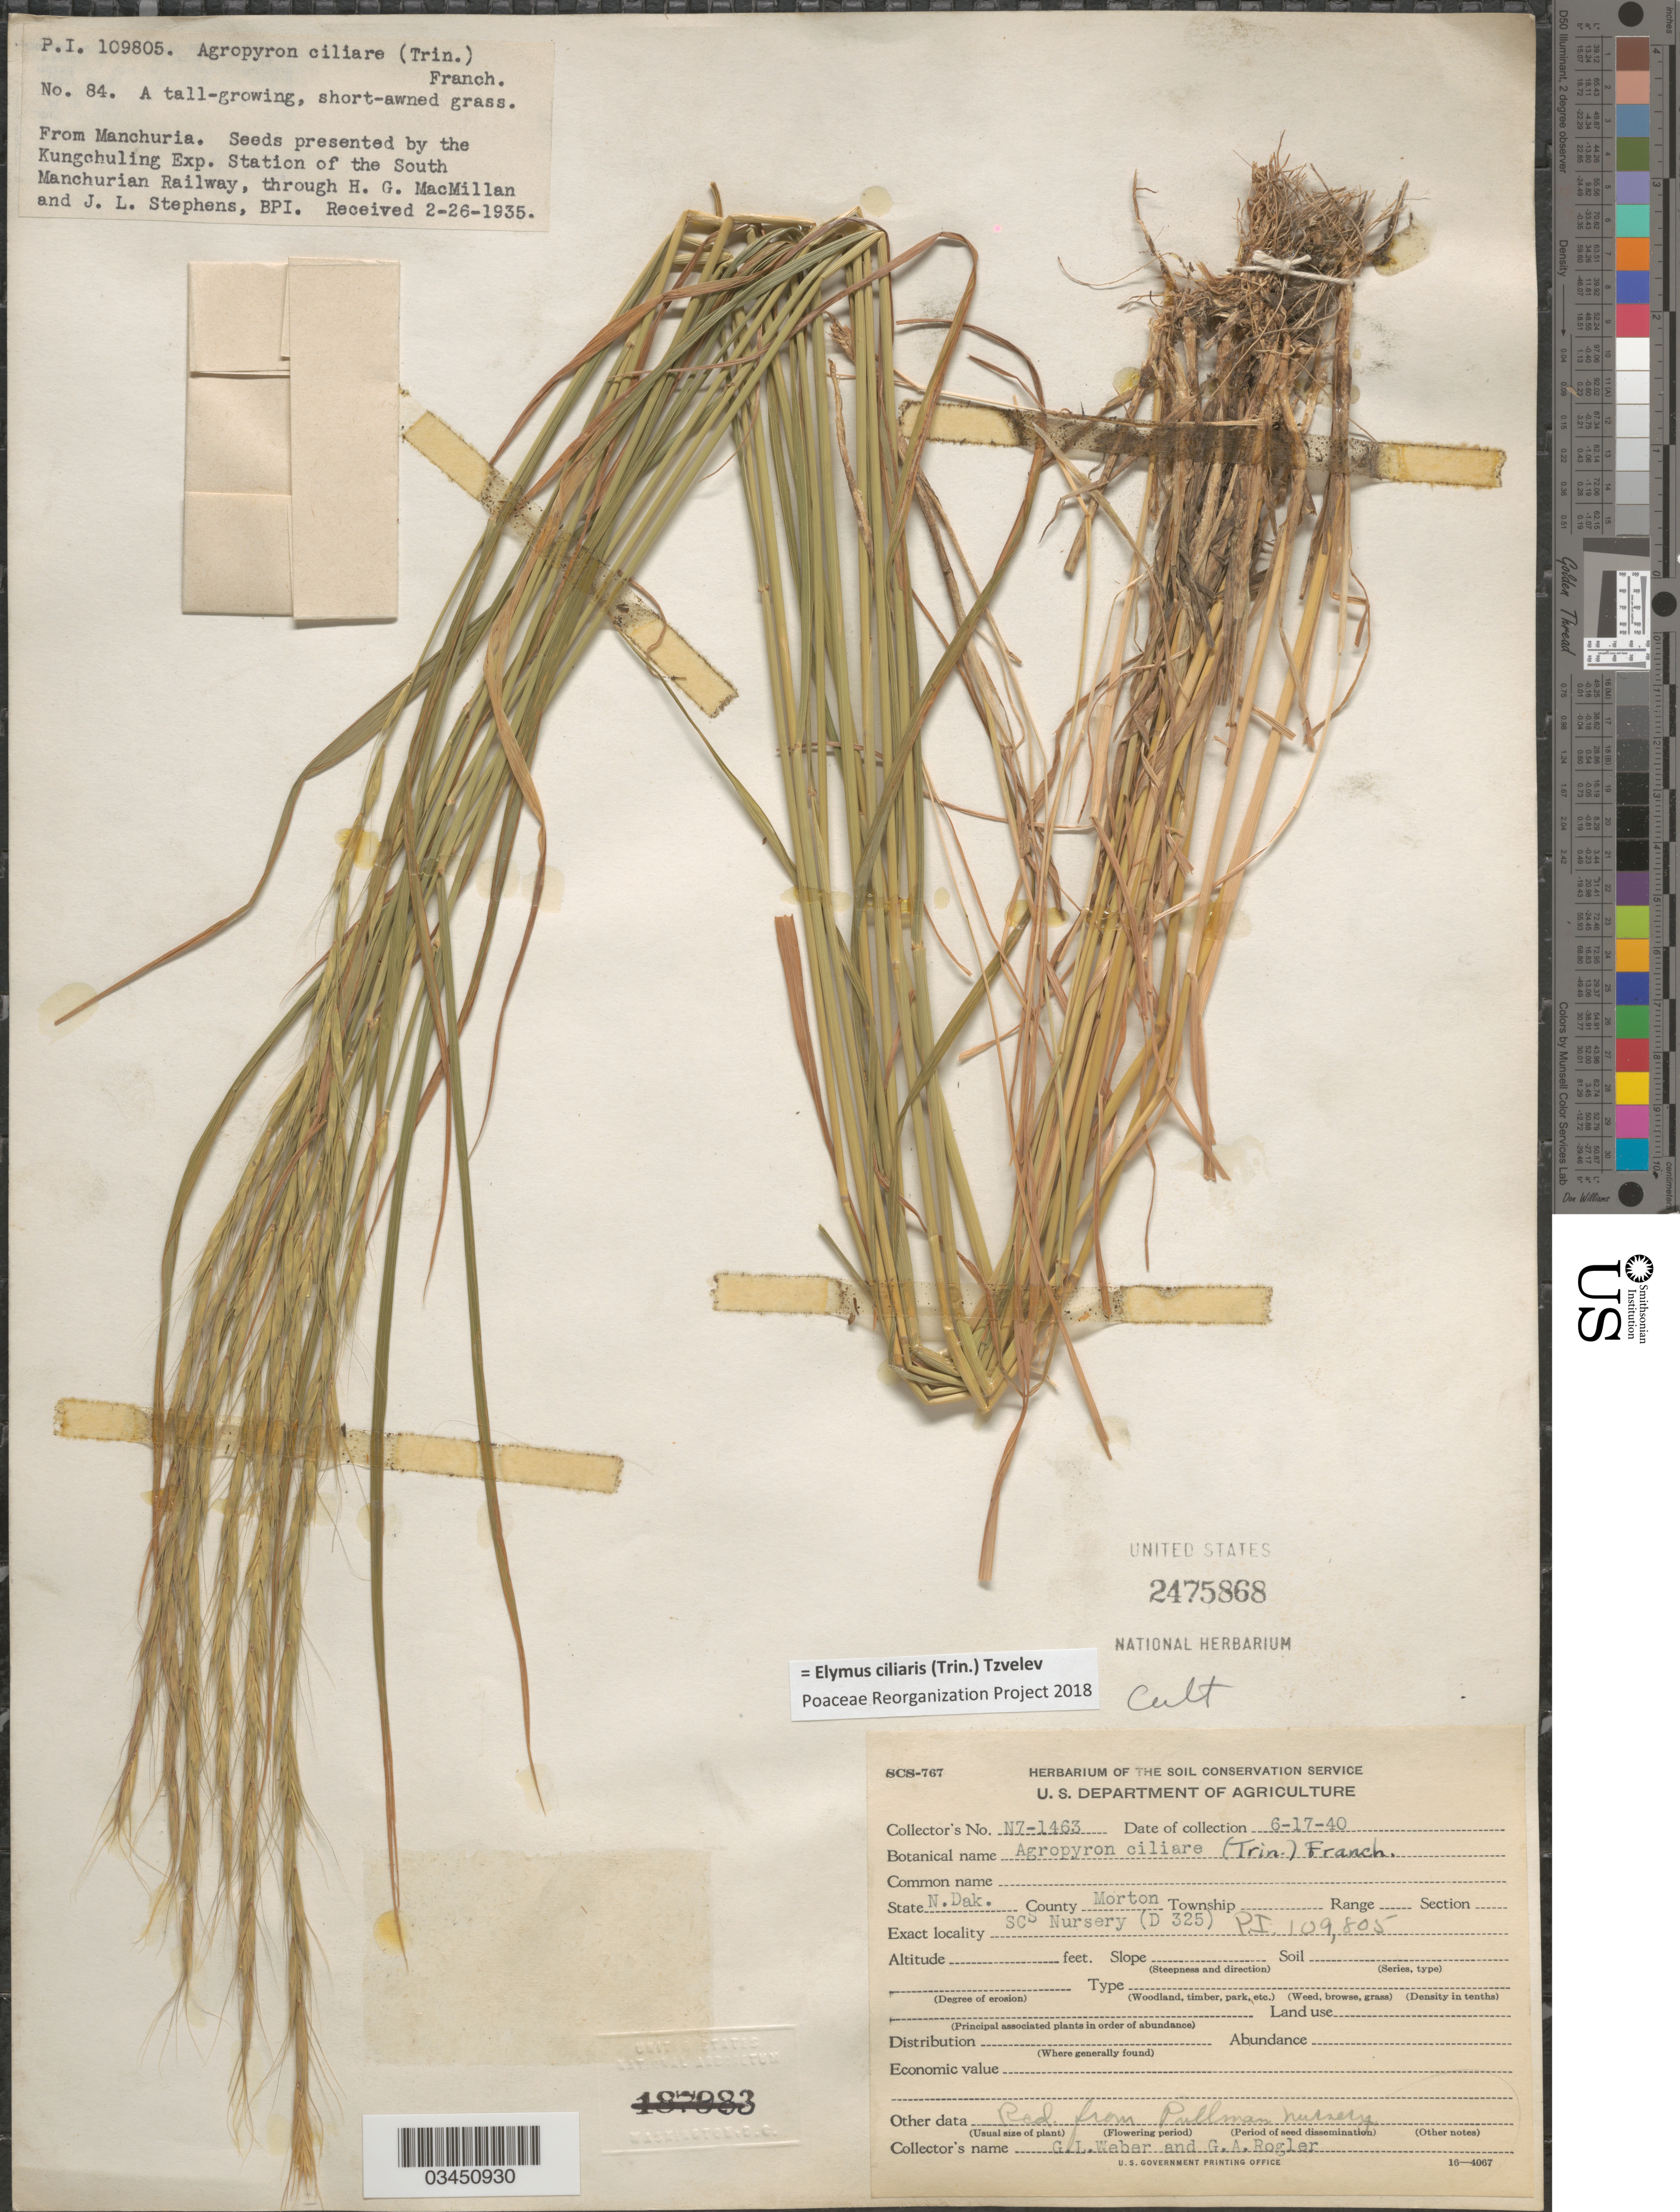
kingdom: Plantae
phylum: Tracheophyta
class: Liliopsida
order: Poales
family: Poaceae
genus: Elymus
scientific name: Elymus ciliaris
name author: (Trin.) Tzvelev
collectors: G. Weber & G. Rogler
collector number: N7-1463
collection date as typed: Transcribed d/m/y: 17/6/40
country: United States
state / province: North Dakota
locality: Pullman Nursery.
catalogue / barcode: US 2475868